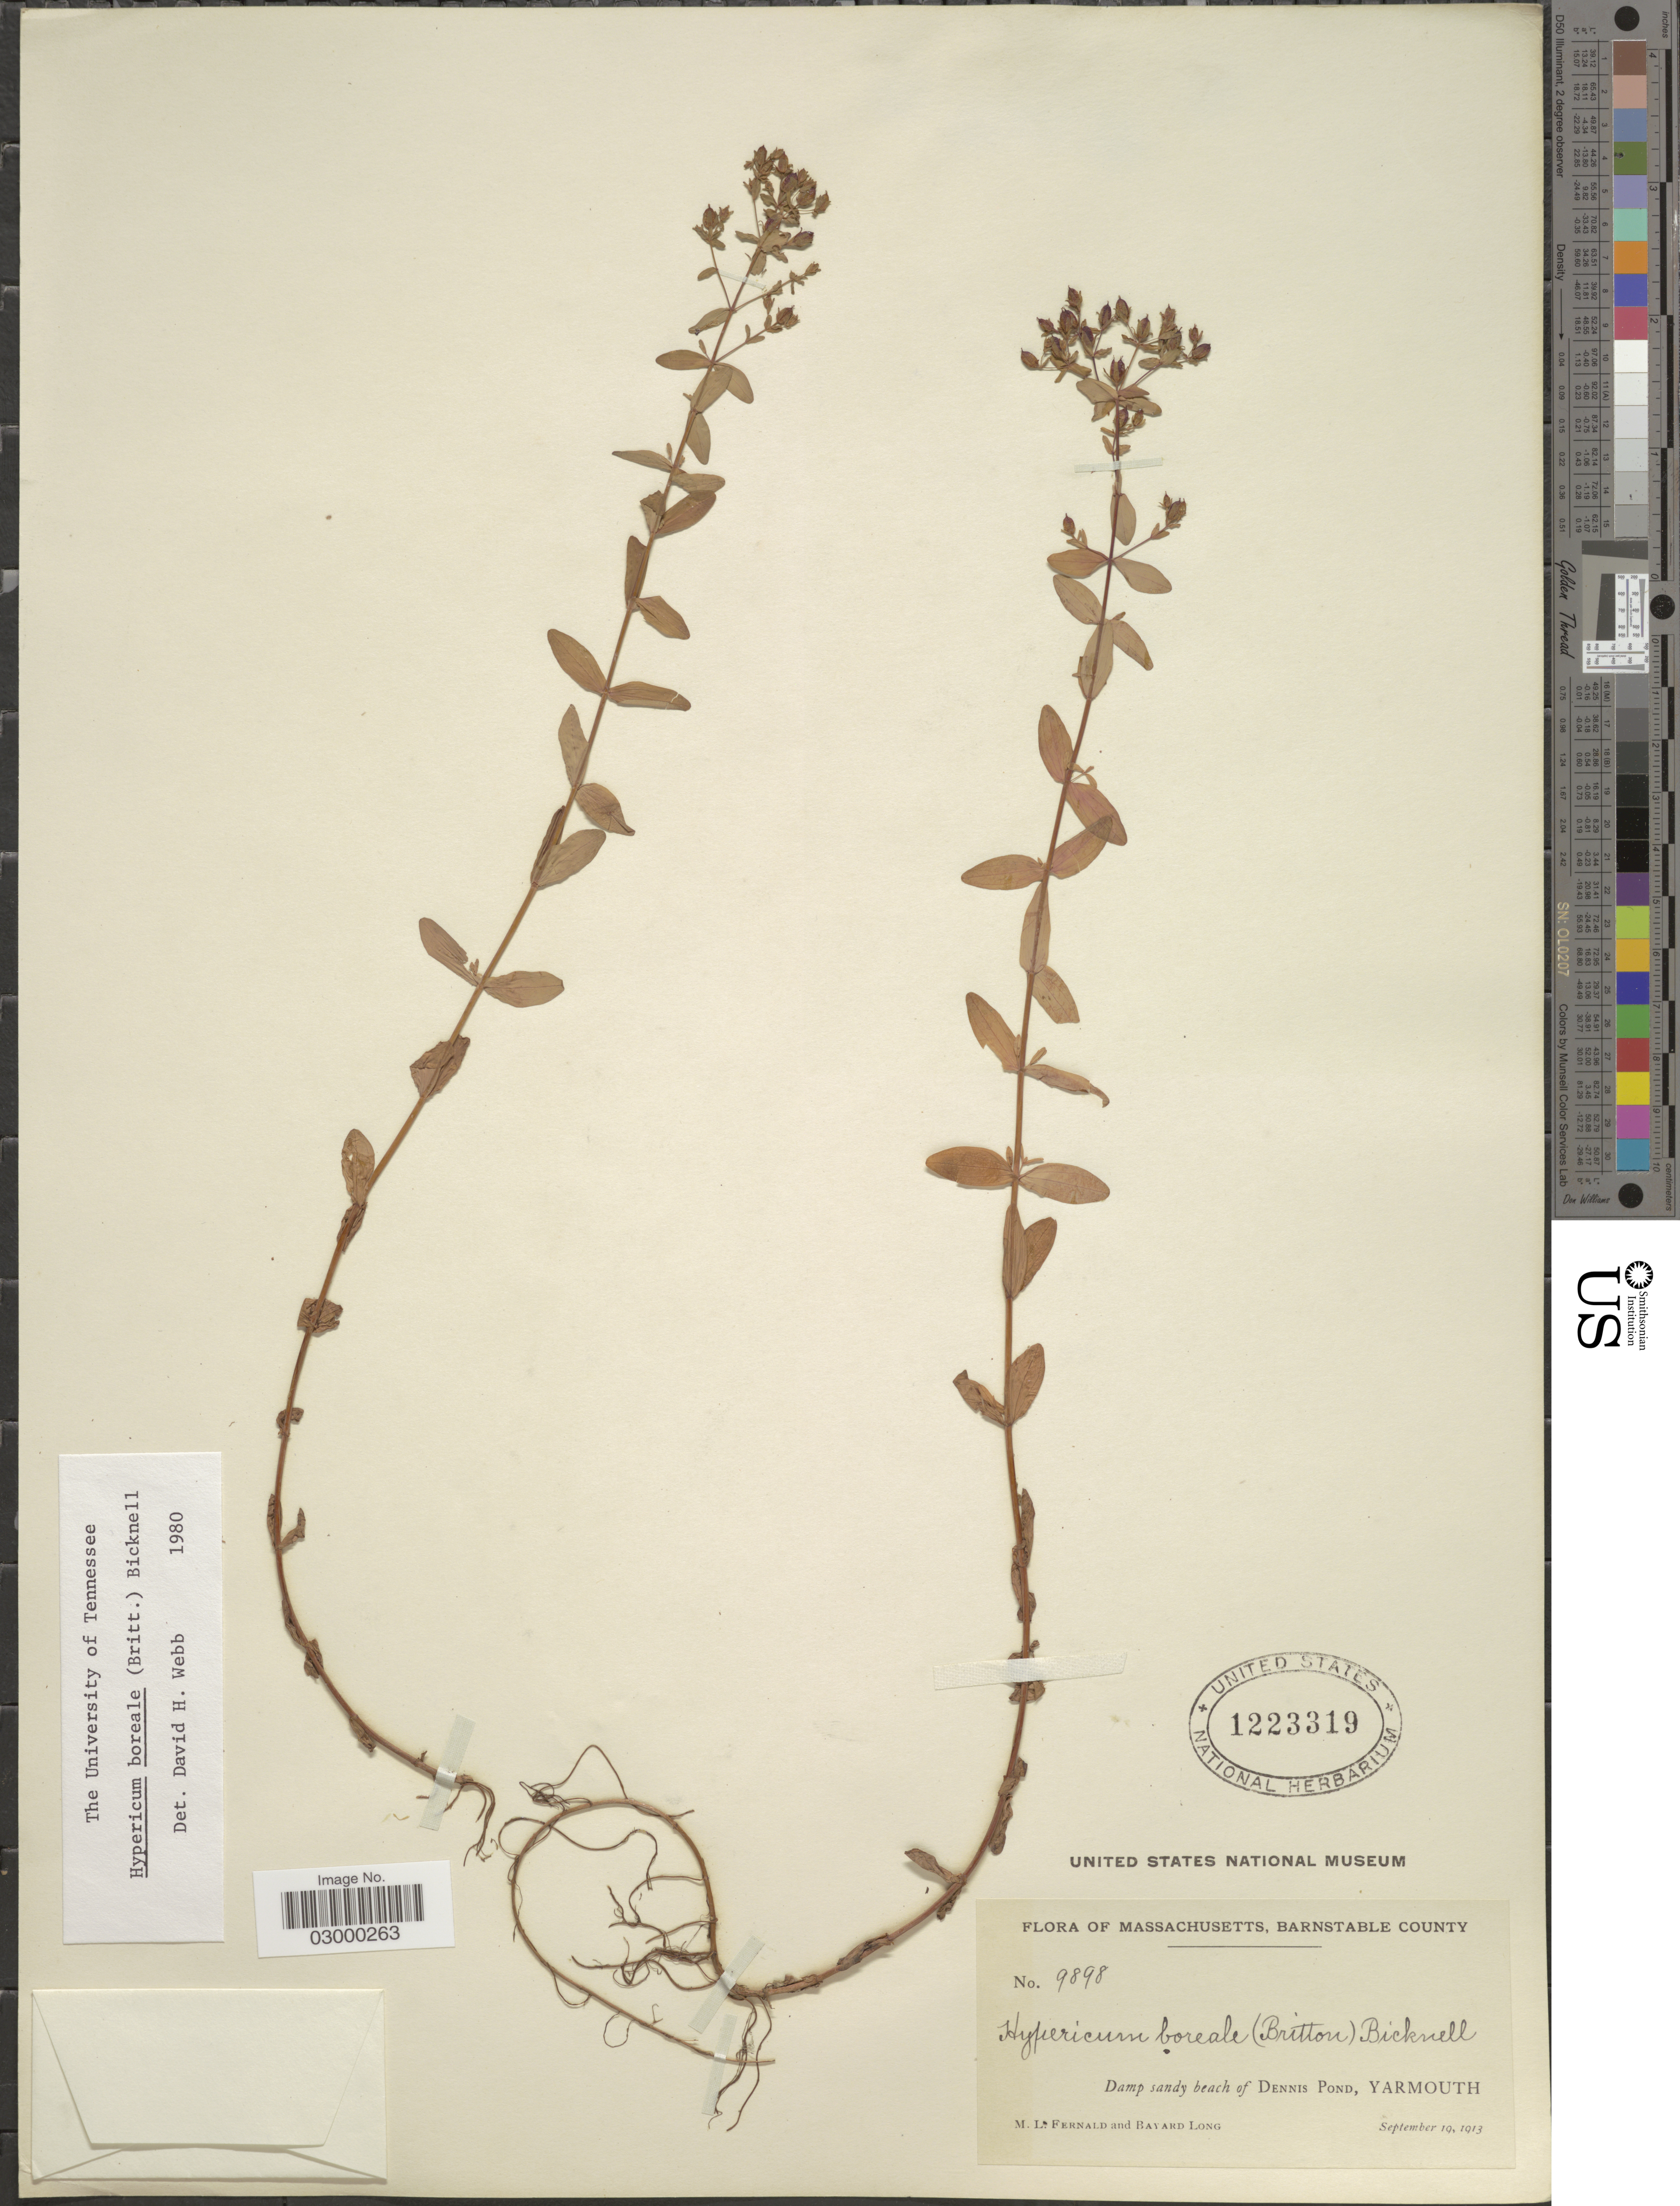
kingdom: Plantae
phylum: Tracheophyta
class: Magnoliopsida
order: Malpighiales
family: Hypericaceae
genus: Hypericum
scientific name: Hypericum boreale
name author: (Britton) E.P. Bicknell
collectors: M. L. Fernald & B. Long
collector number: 9898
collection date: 1913-09-19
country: United States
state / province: Massachusetts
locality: Barnstable County, Damp sandy beach of Dennis Pond, Yarmouth.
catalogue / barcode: US 1223319